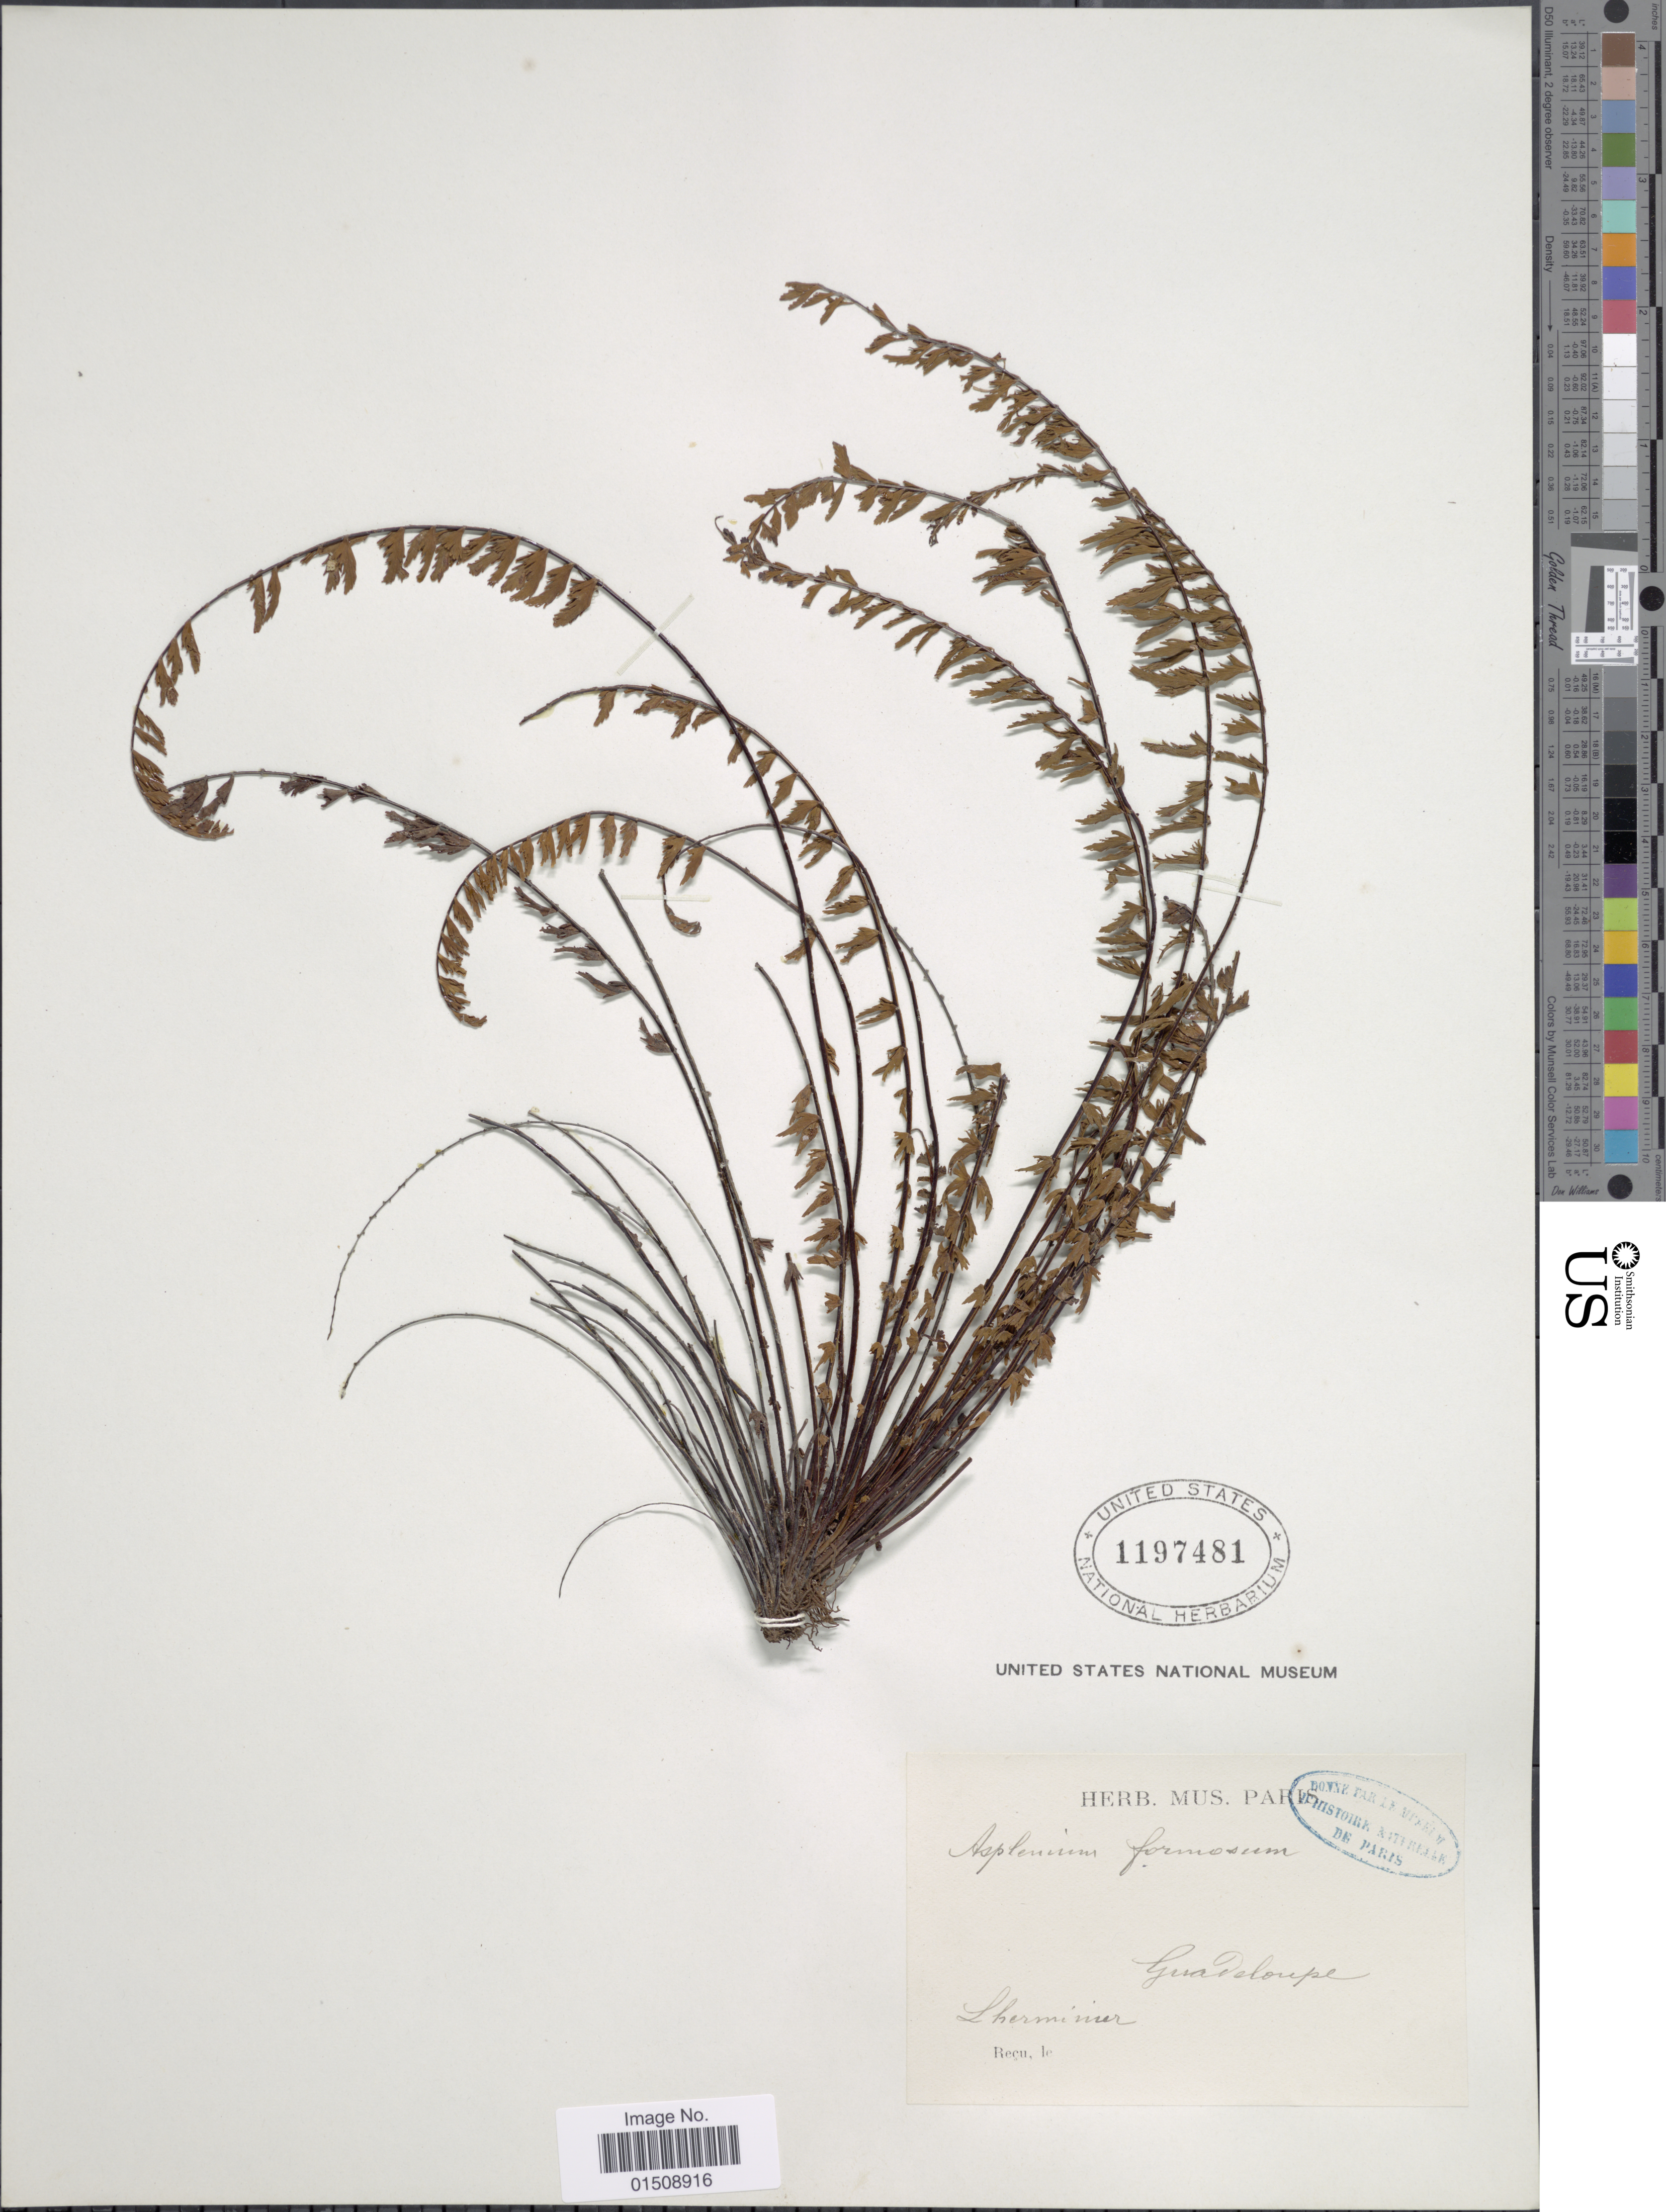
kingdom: Plantae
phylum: Tracheophyta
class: Polypodiopsida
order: Polypodiales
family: Aspleniaceae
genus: Asplenium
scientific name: Asplenium formosum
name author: Willd.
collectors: F. L'Herminier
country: Guadeloupe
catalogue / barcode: US 1197481